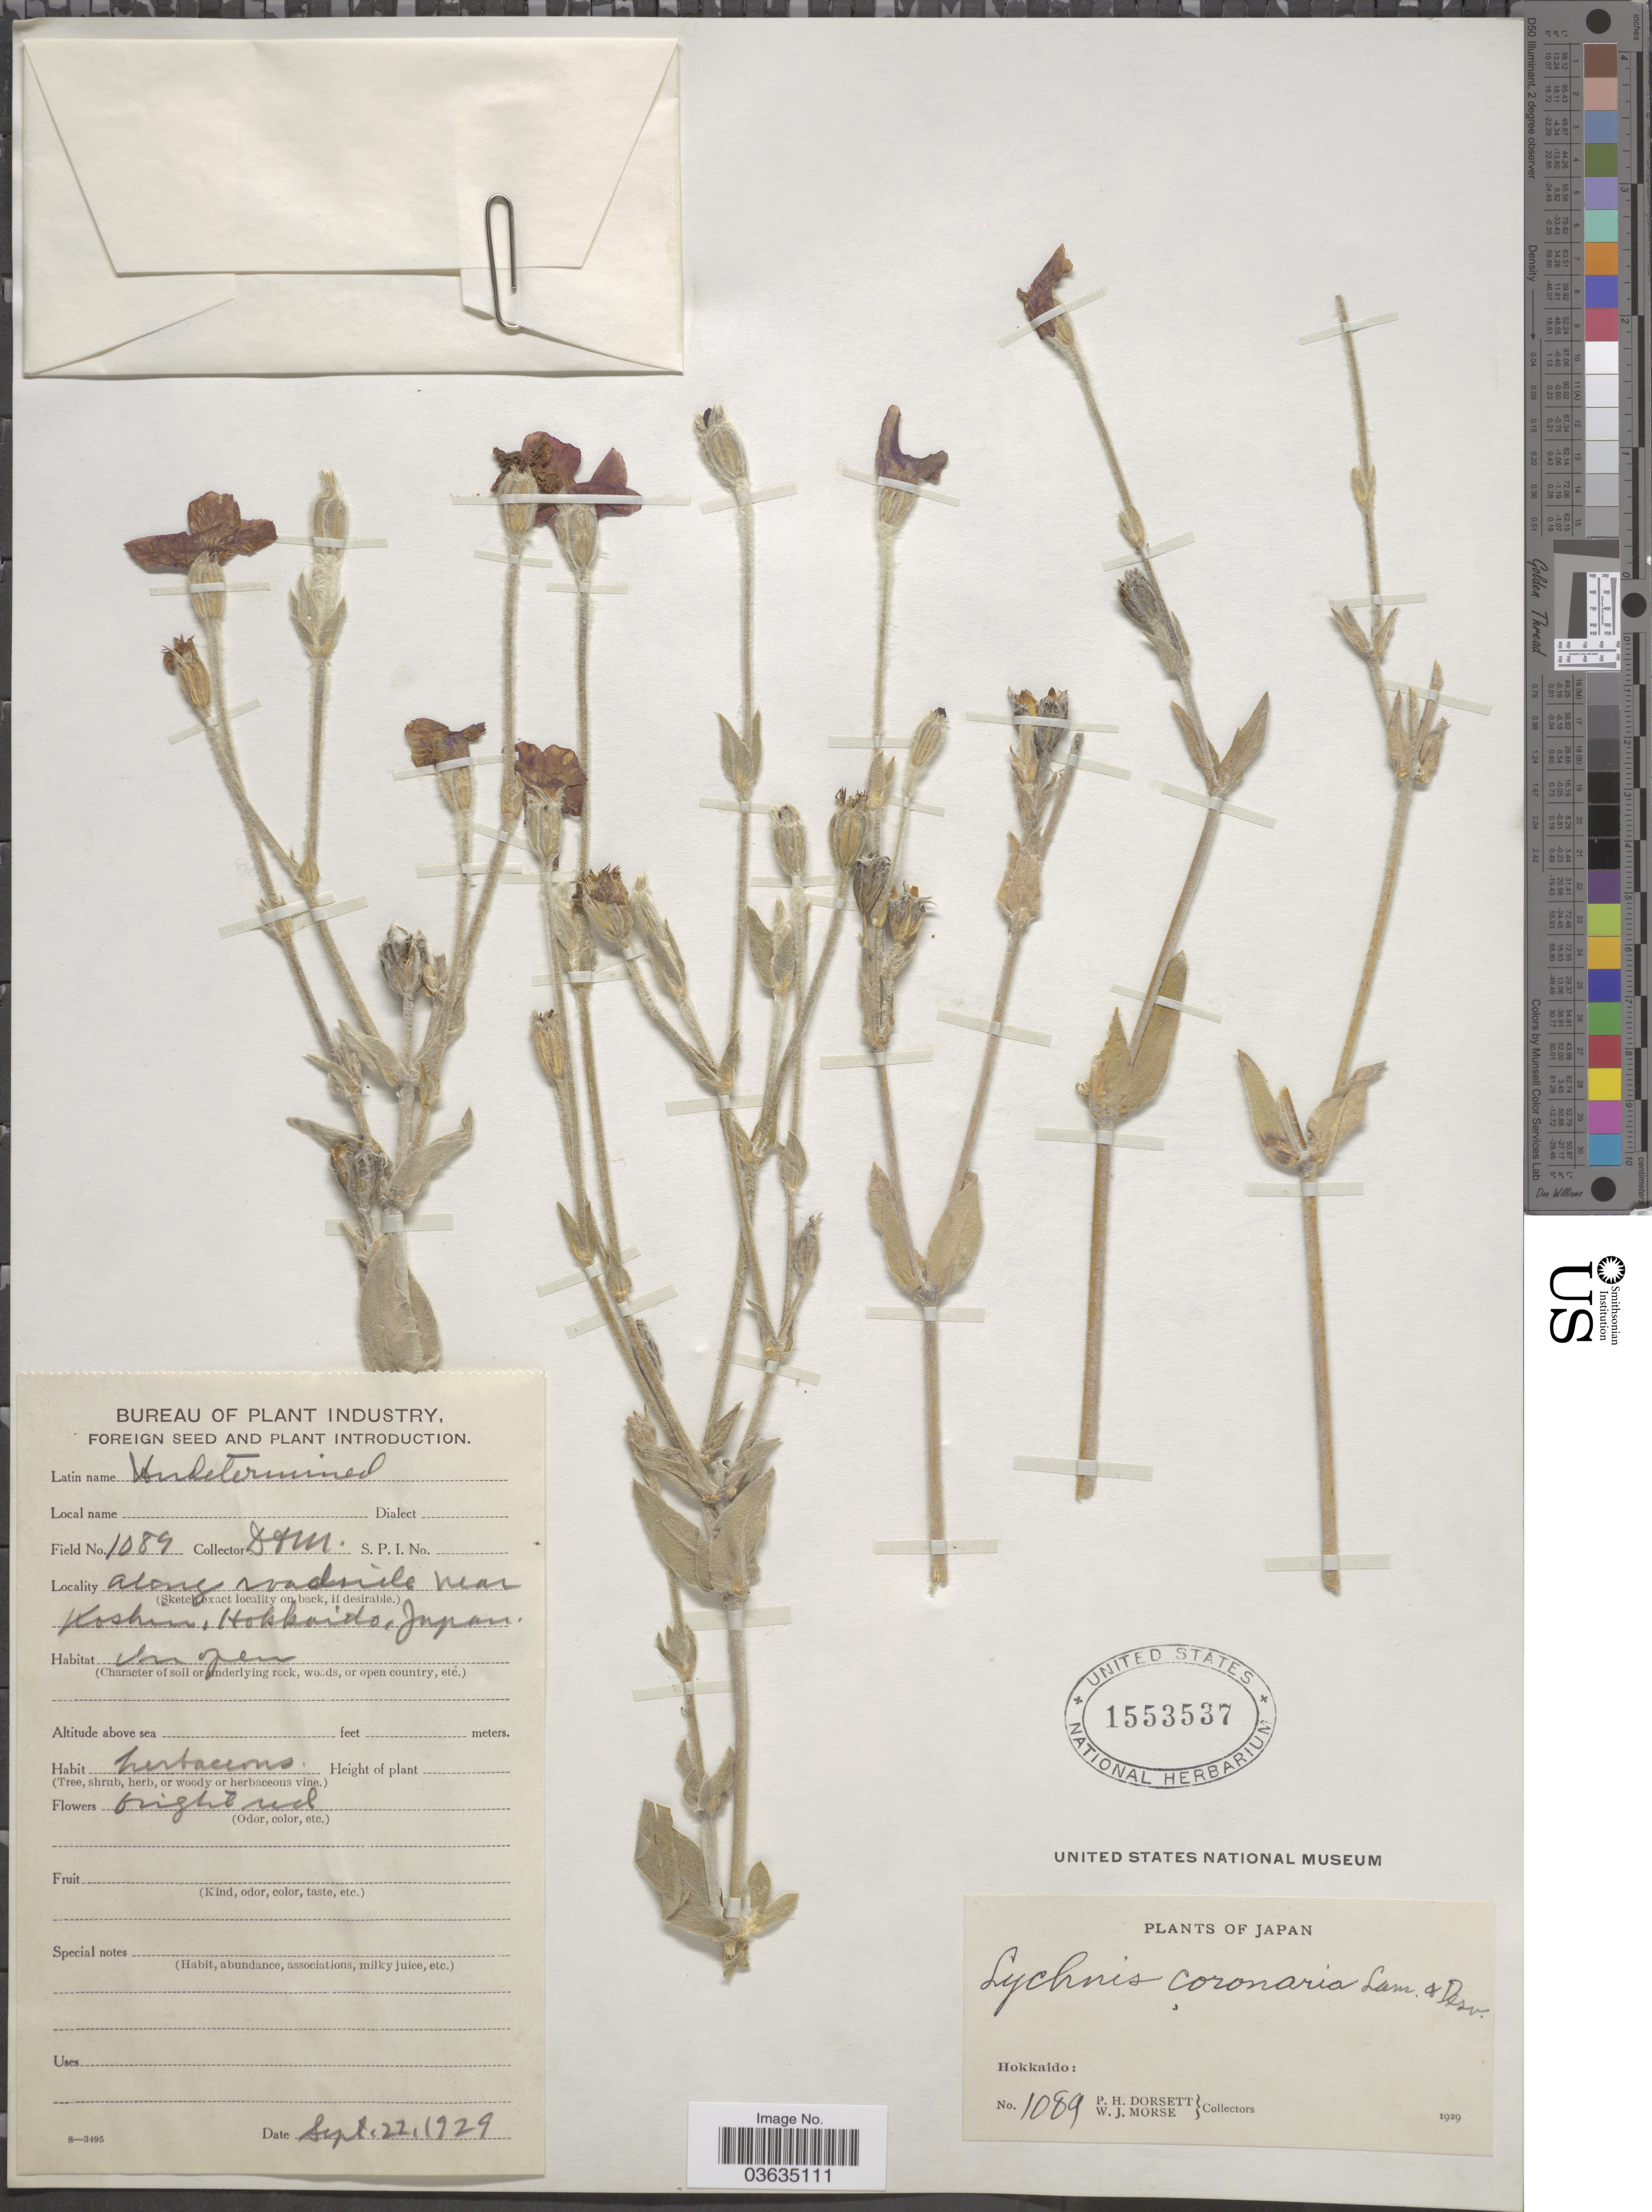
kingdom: Plantae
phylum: Tracheophyta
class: Magnoliopsida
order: Caryophyllales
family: Caryophyllaceae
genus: Silene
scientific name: Silene coronaria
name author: (L.) Clairv.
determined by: Strong, Mark T., (BOT), Smithsonian Institution - National Museum of Natural History (UNITED STATES)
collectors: P. H. Dorsett & W. J. Morse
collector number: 1089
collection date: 1929-09-22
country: Japan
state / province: Hokkaidō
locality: Along roadside near Koshun, Hokkaido.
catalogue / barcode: US 1553537